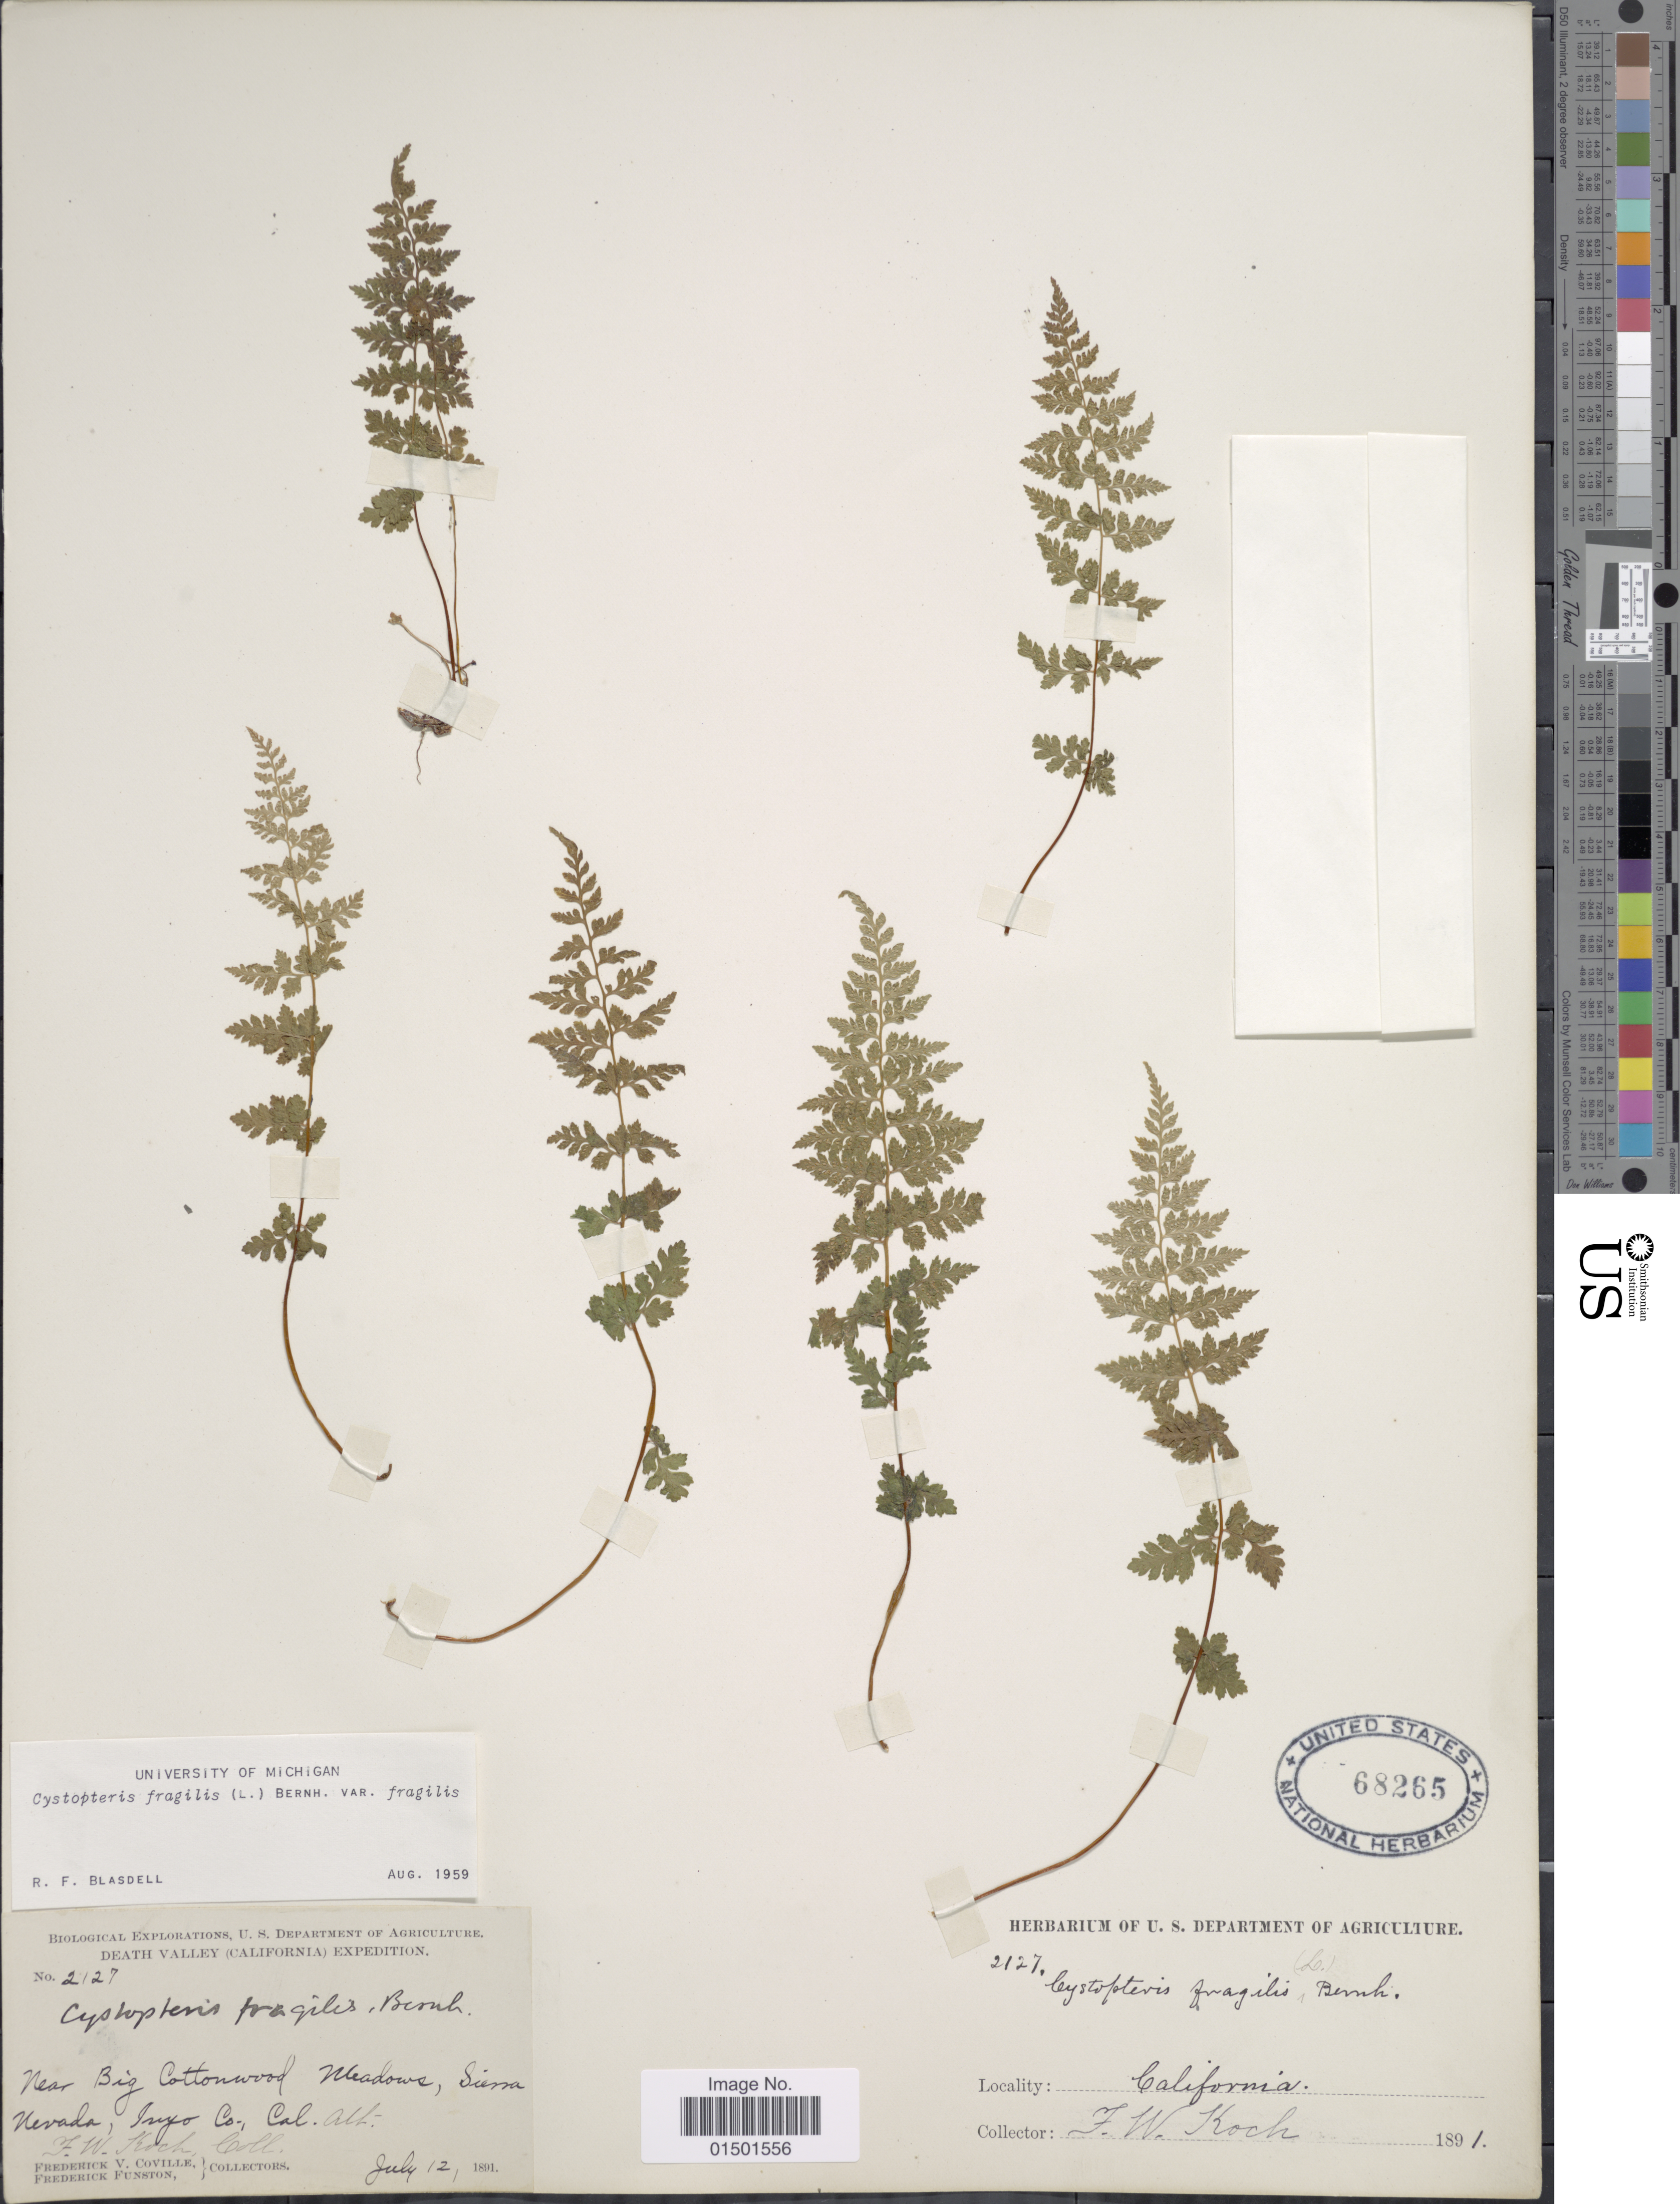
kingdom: Plantae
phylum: Tracheophyta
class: Polypodiopsida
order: Polypodiales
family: Cystopteridaceae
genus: Cystopteris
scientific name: Cystopteris fragilis var. fragilis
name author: (L.) Bernh.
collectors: F. W. Koch, F. V. Coville & F. Funston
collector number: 2127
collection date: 1891-07-12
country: United States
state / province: California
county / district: Inyo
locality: Death Valley (California) Expedition. Near Big Cottonwood Meadows, Sierra Nevada, Inyo Co.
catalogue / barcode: US 68265